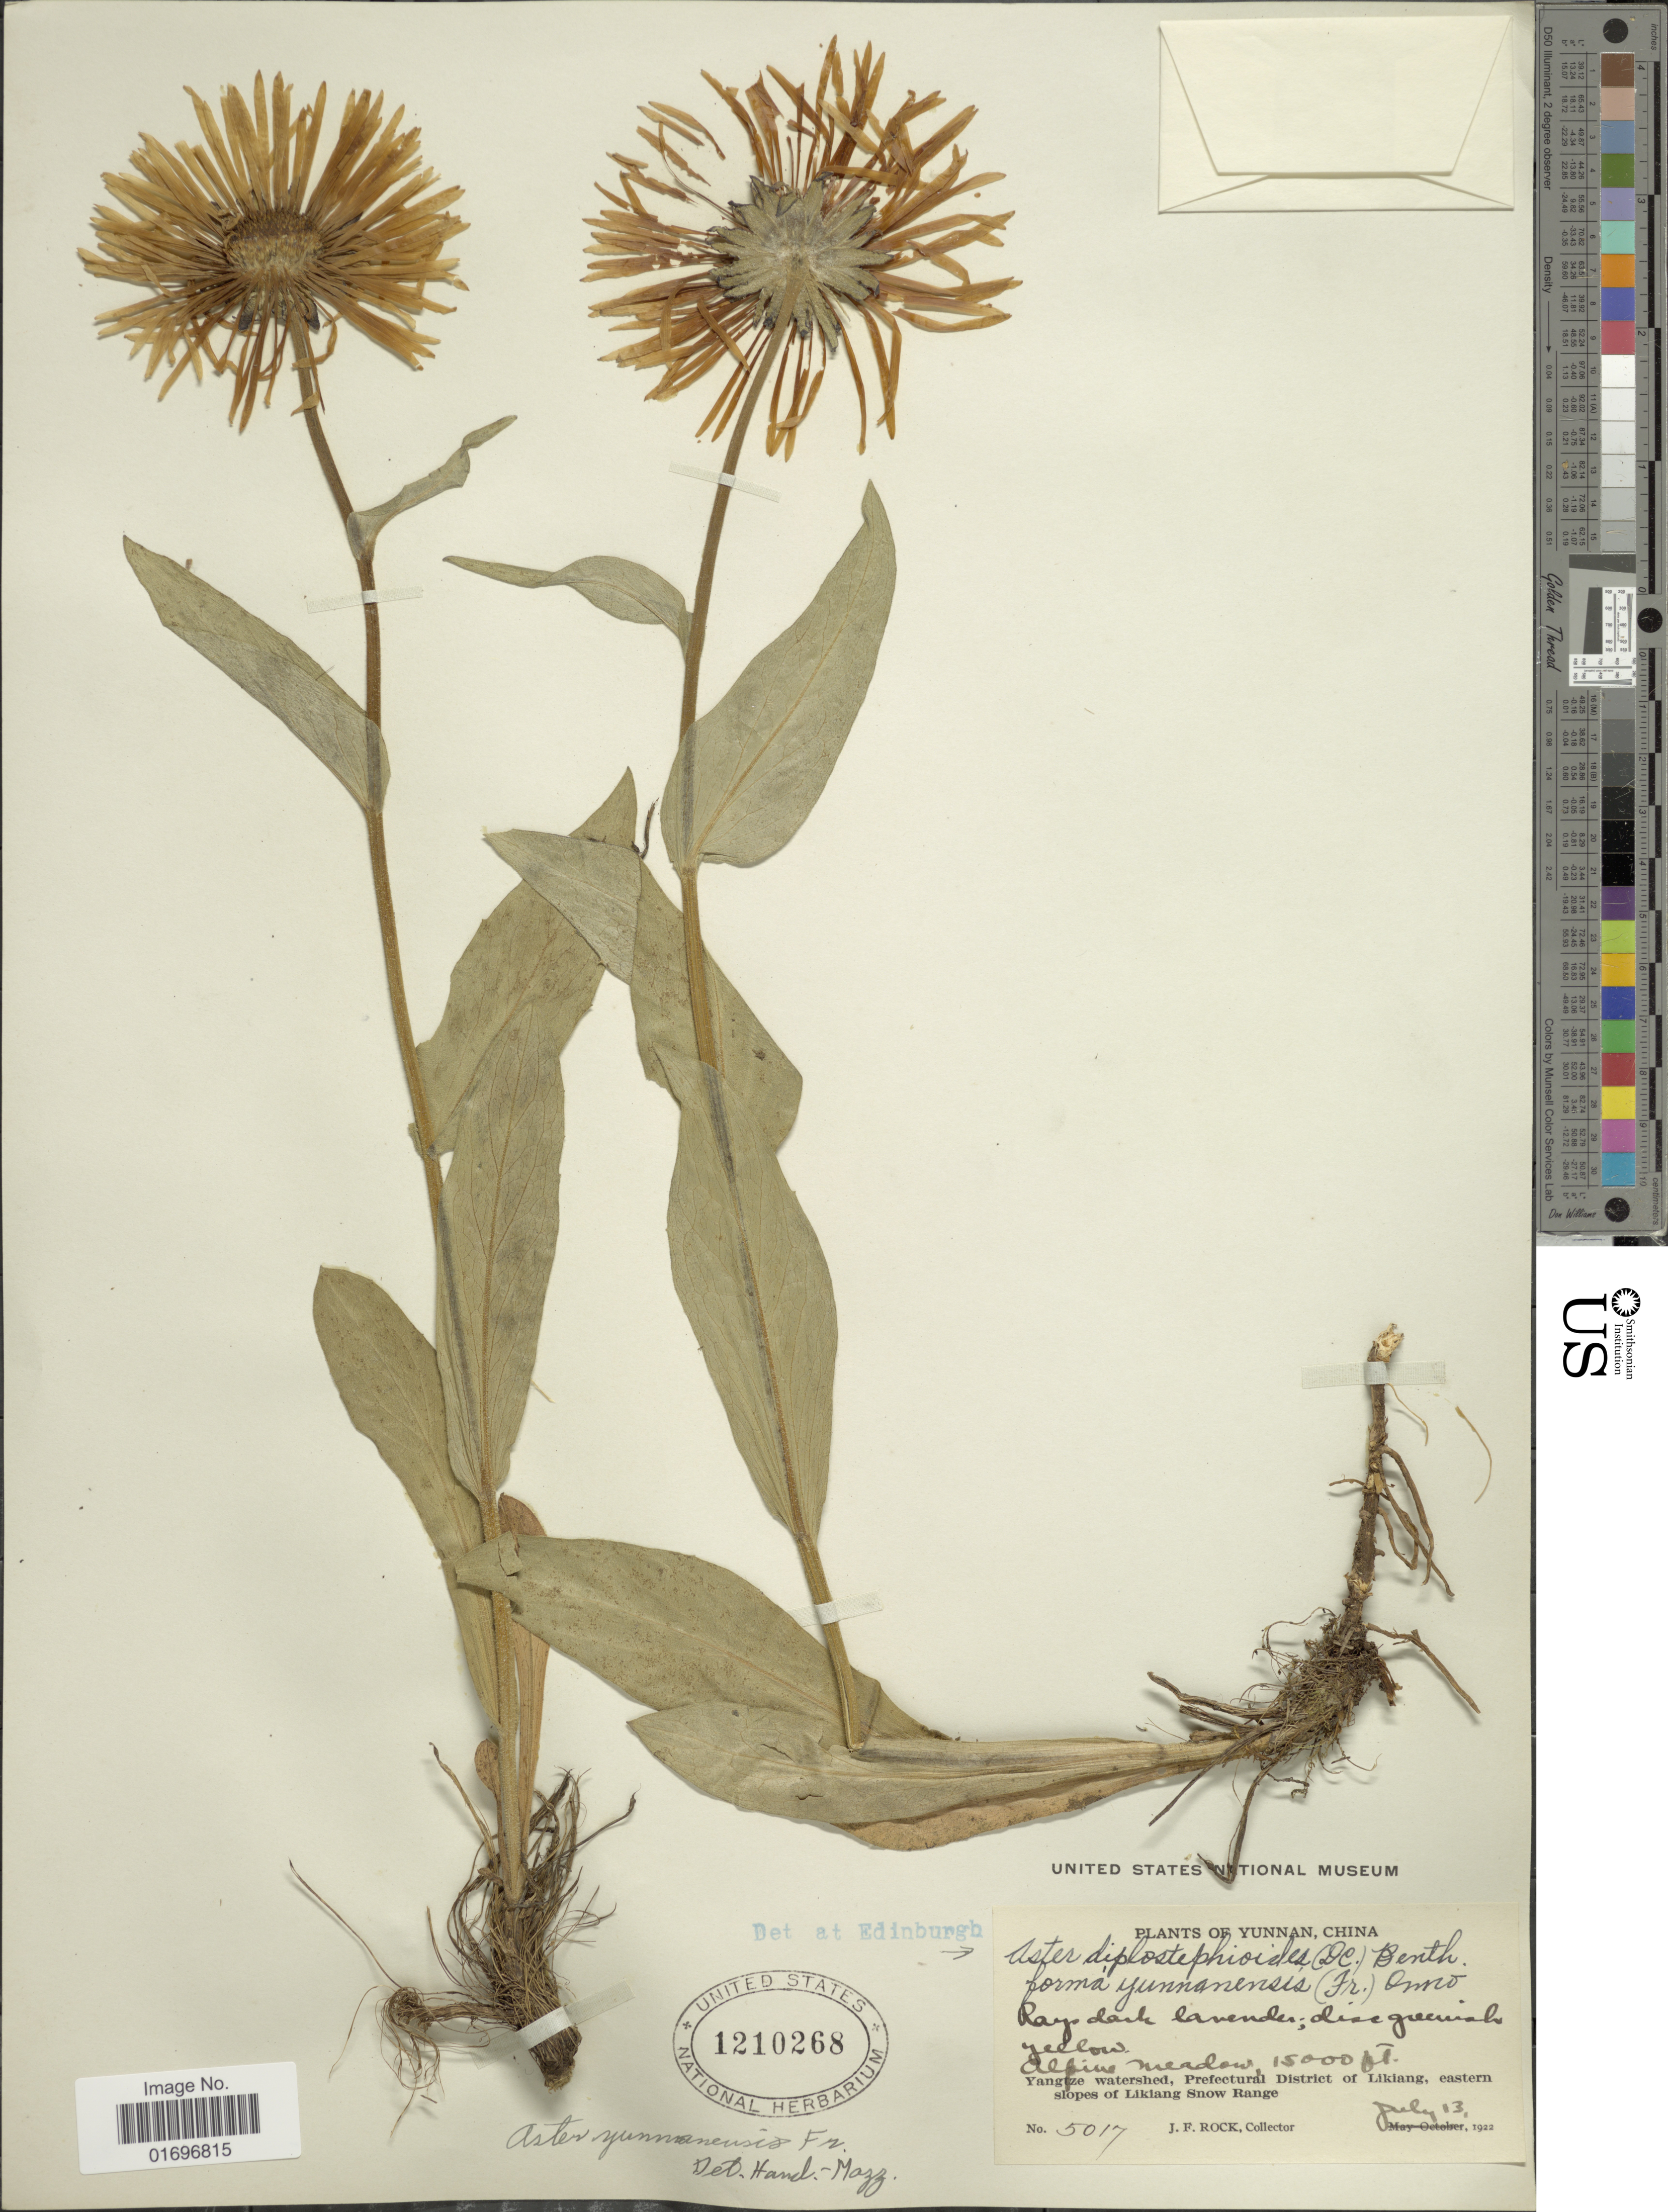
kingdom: Plantae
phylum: Tracheophyta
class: Magnoliopsida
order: Asterales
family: Asteraceae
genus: Aster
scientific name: Aster yunnanensis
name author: Franch.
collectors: J. Rock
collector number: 5017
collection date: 1922-07-13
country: China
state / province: Yunnan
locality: Yunnan, China. Yangtze watershed, Prefectural District of Likiang, eastern slopes of Likiang Snow Range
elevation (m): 4572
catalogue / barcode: US 1210268